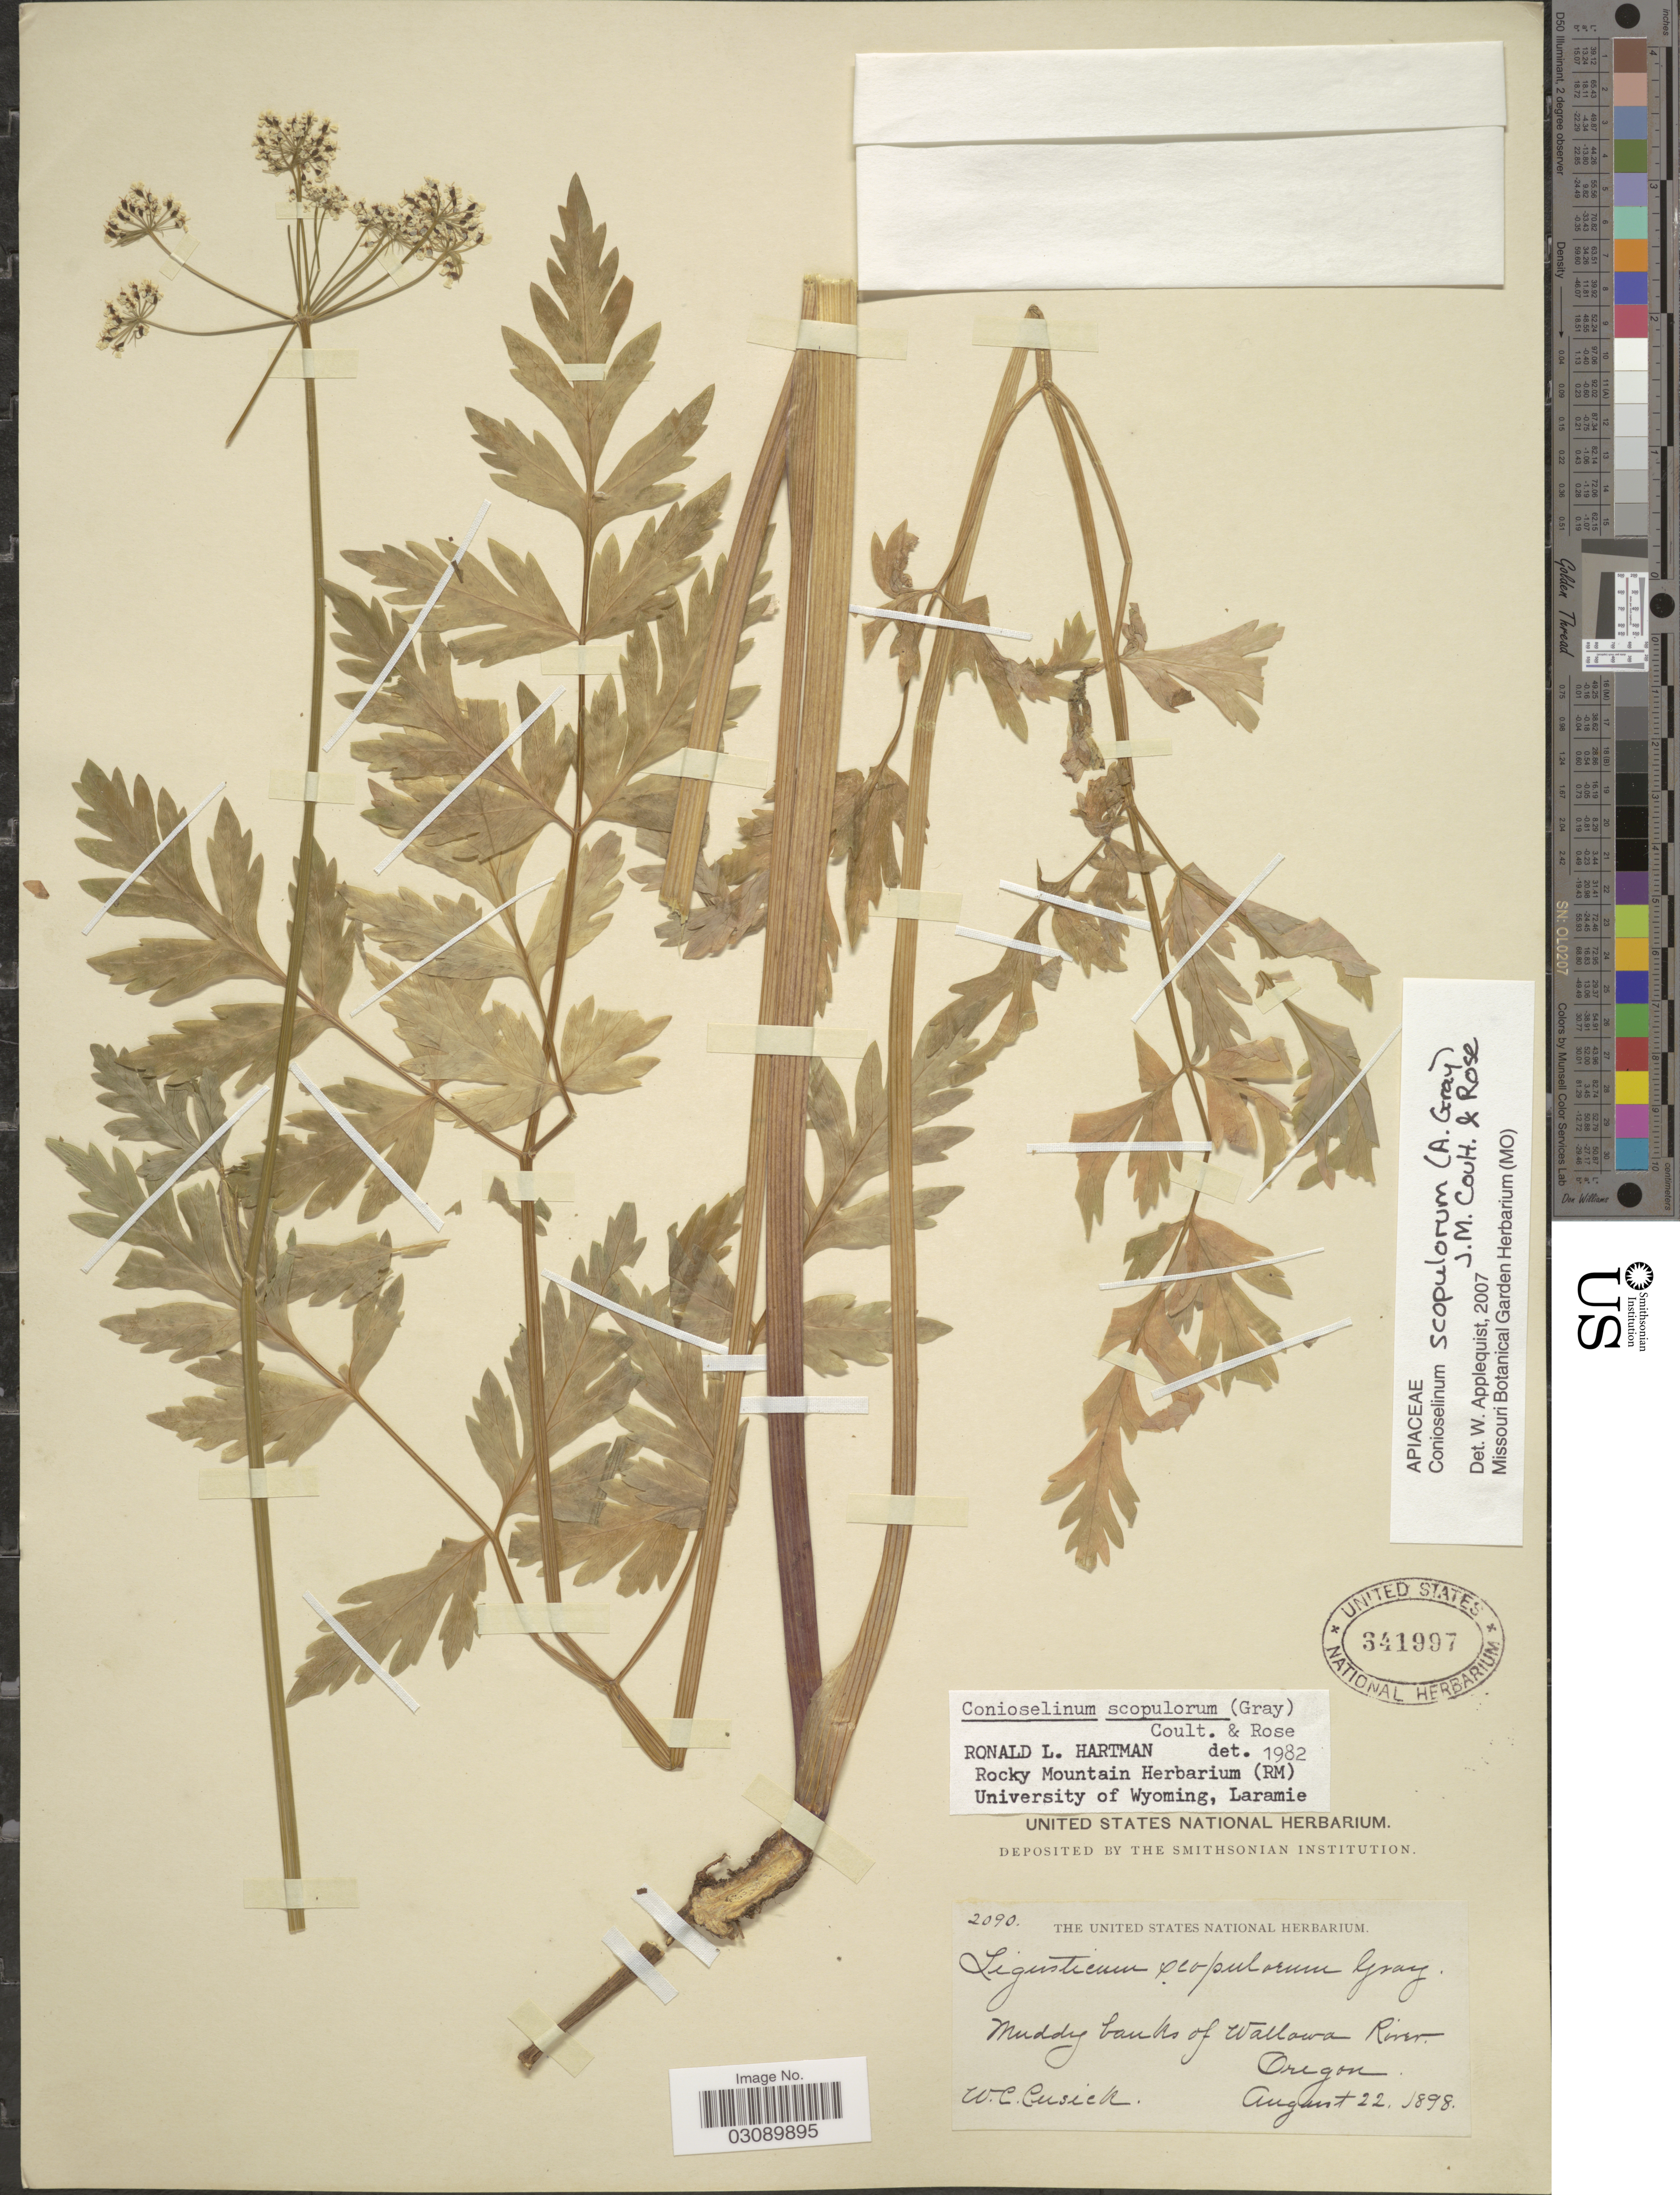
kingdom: Plantae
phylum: Tracheophyta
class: Magnoliopsida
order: Apiales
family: Apiaceae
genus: Conioselinum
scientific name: Conioselinum scopulorum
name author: (A. Gray) J.M. Coult. & Rose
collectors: W. C. Cusick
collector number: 2090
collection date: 1898-08-22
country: United States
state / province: Oregon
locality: Muddy banks of Wallawa River.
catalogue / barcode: US 341997